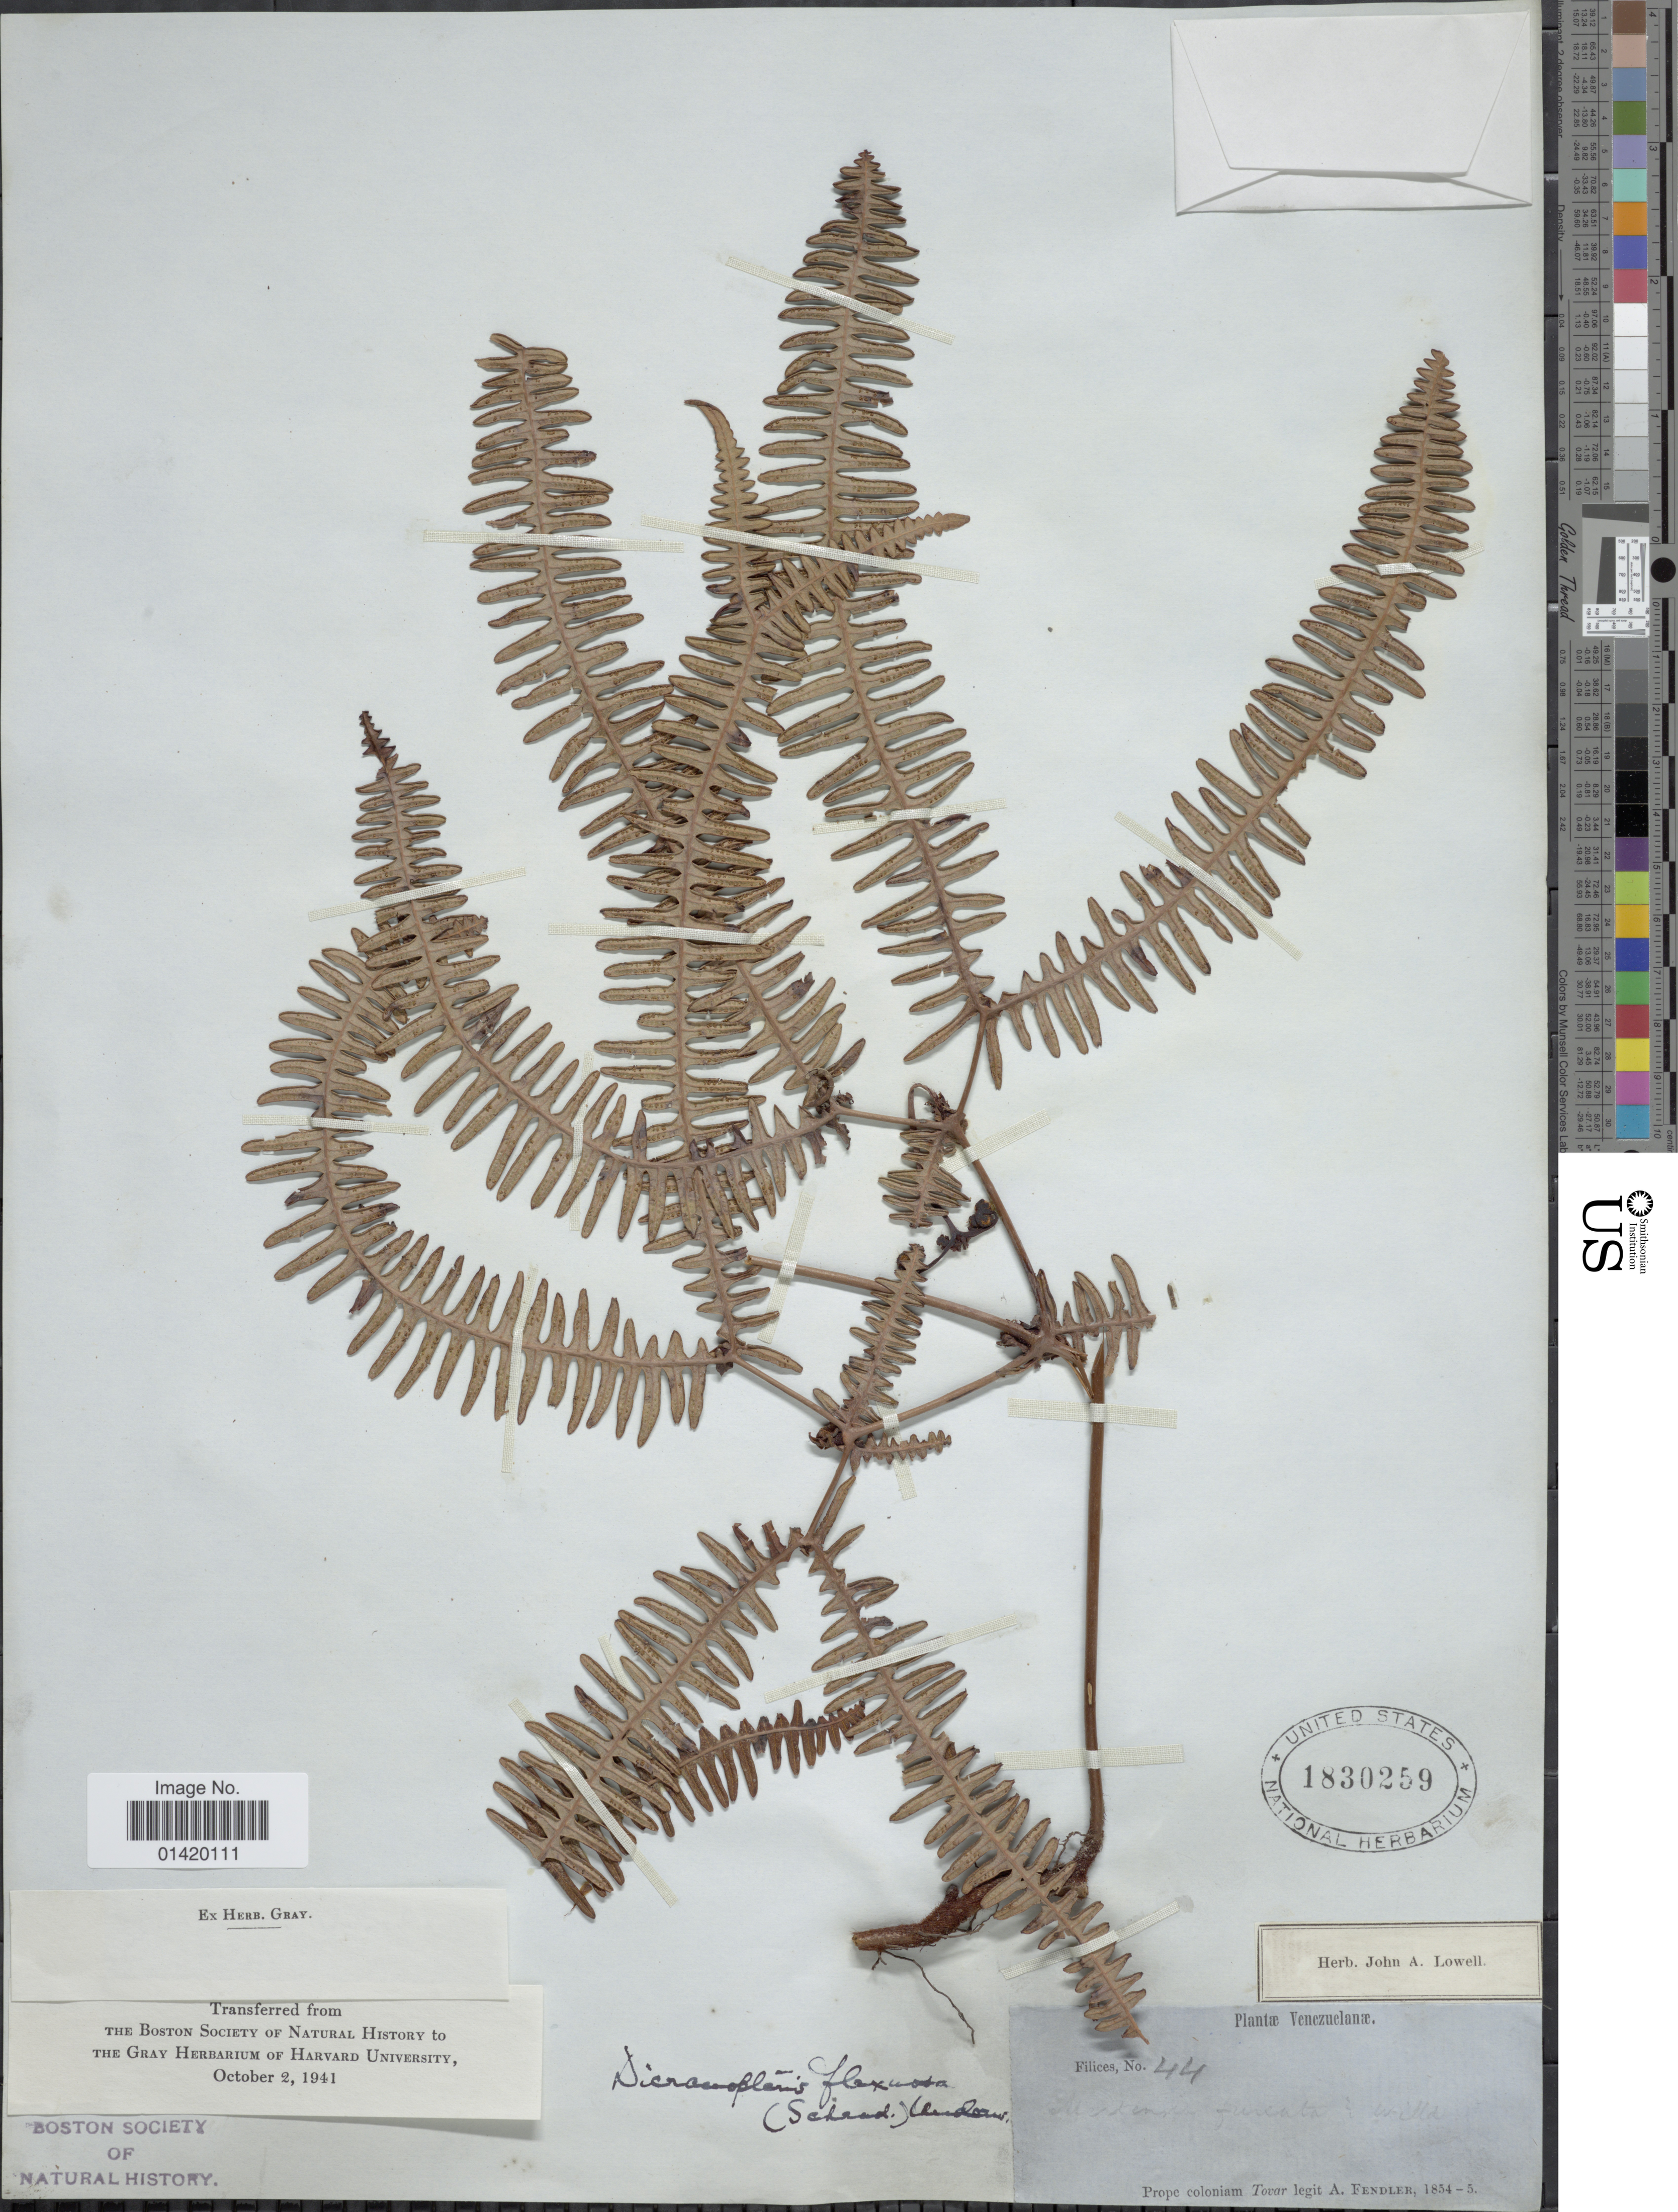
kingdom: Plantae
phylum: Tracheophyta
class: Polypodiopsida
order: Gleicheniales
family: Gleicheniaceae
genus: Dicranopteris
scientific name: Dicranopteris flexuosa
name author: (Schrad.) Underw.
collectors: A. Fendler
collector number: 44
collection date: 1854/1855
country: Venezuela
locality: Prope coloniam Tovar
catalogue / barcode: US 1830259